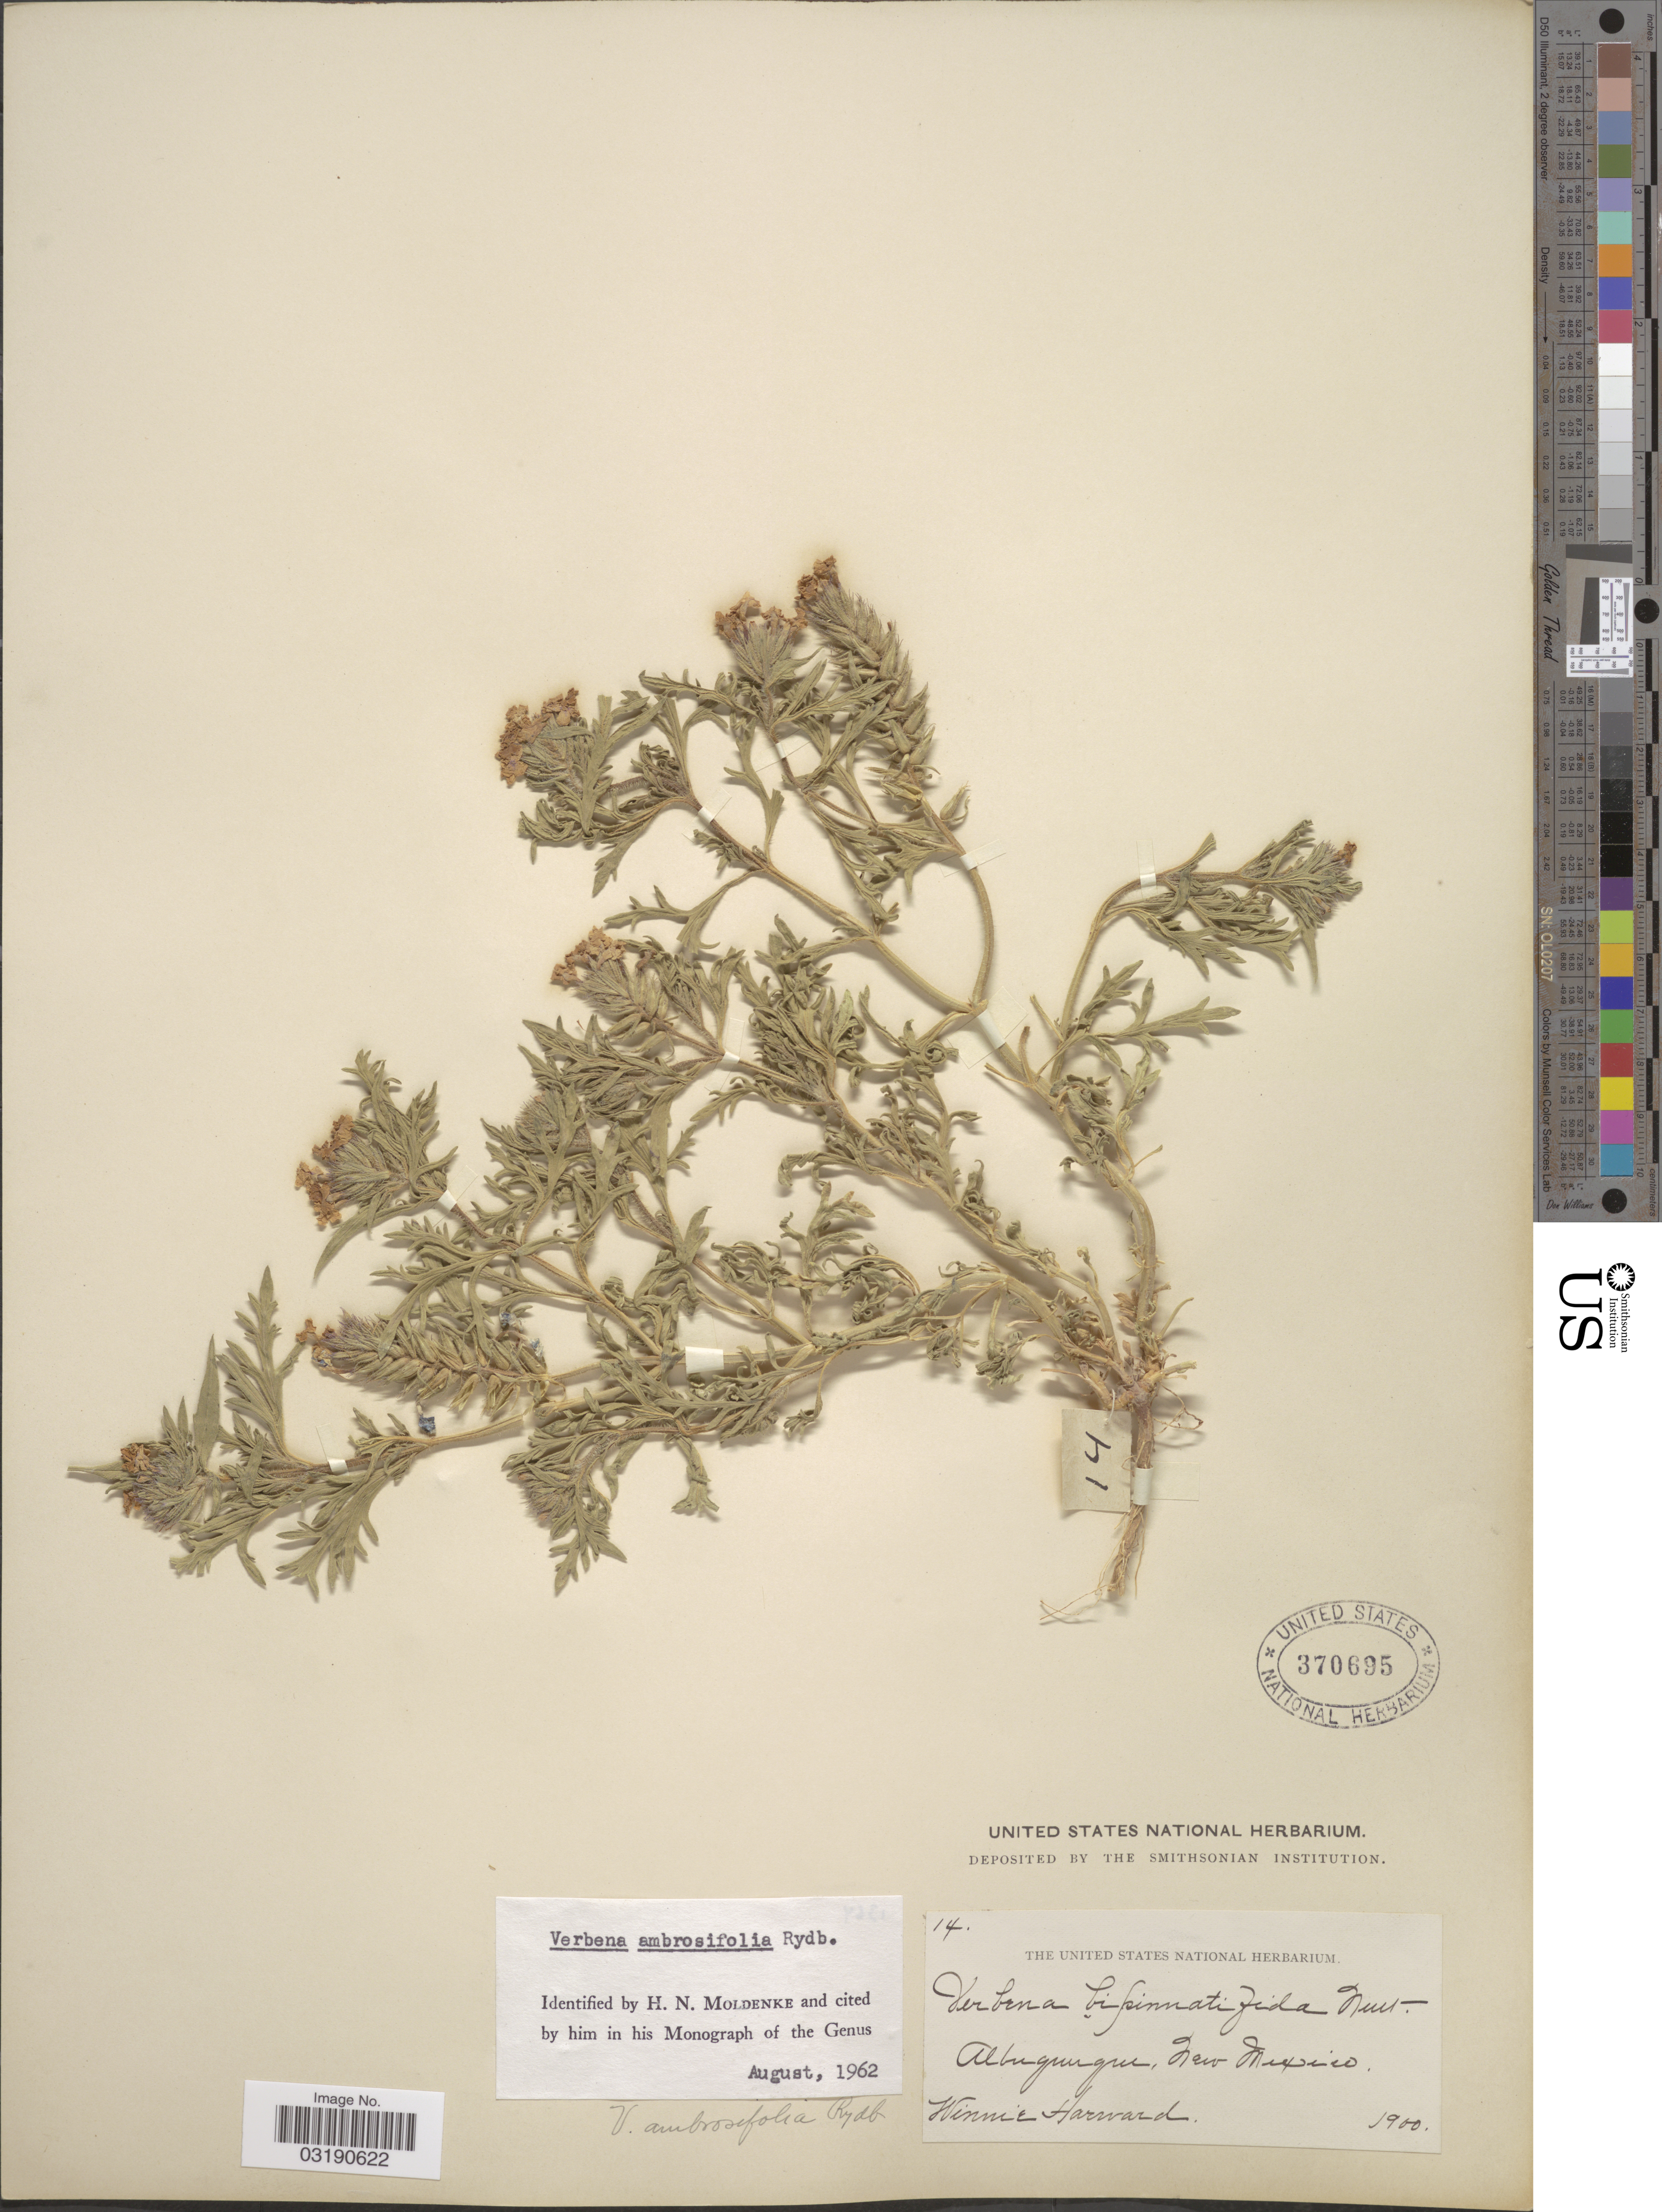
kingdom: Plantae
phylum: Tracheophyta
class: Magnoliopsida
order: Lamiales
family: Verbenaceae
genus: Verbena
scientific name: Verbena ambrosiifolia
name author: Rydb. ex Small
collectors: W. Harward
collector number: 14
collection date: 1900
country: United States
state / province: New Mexico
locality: Albuquerque.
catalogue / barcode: US 370695